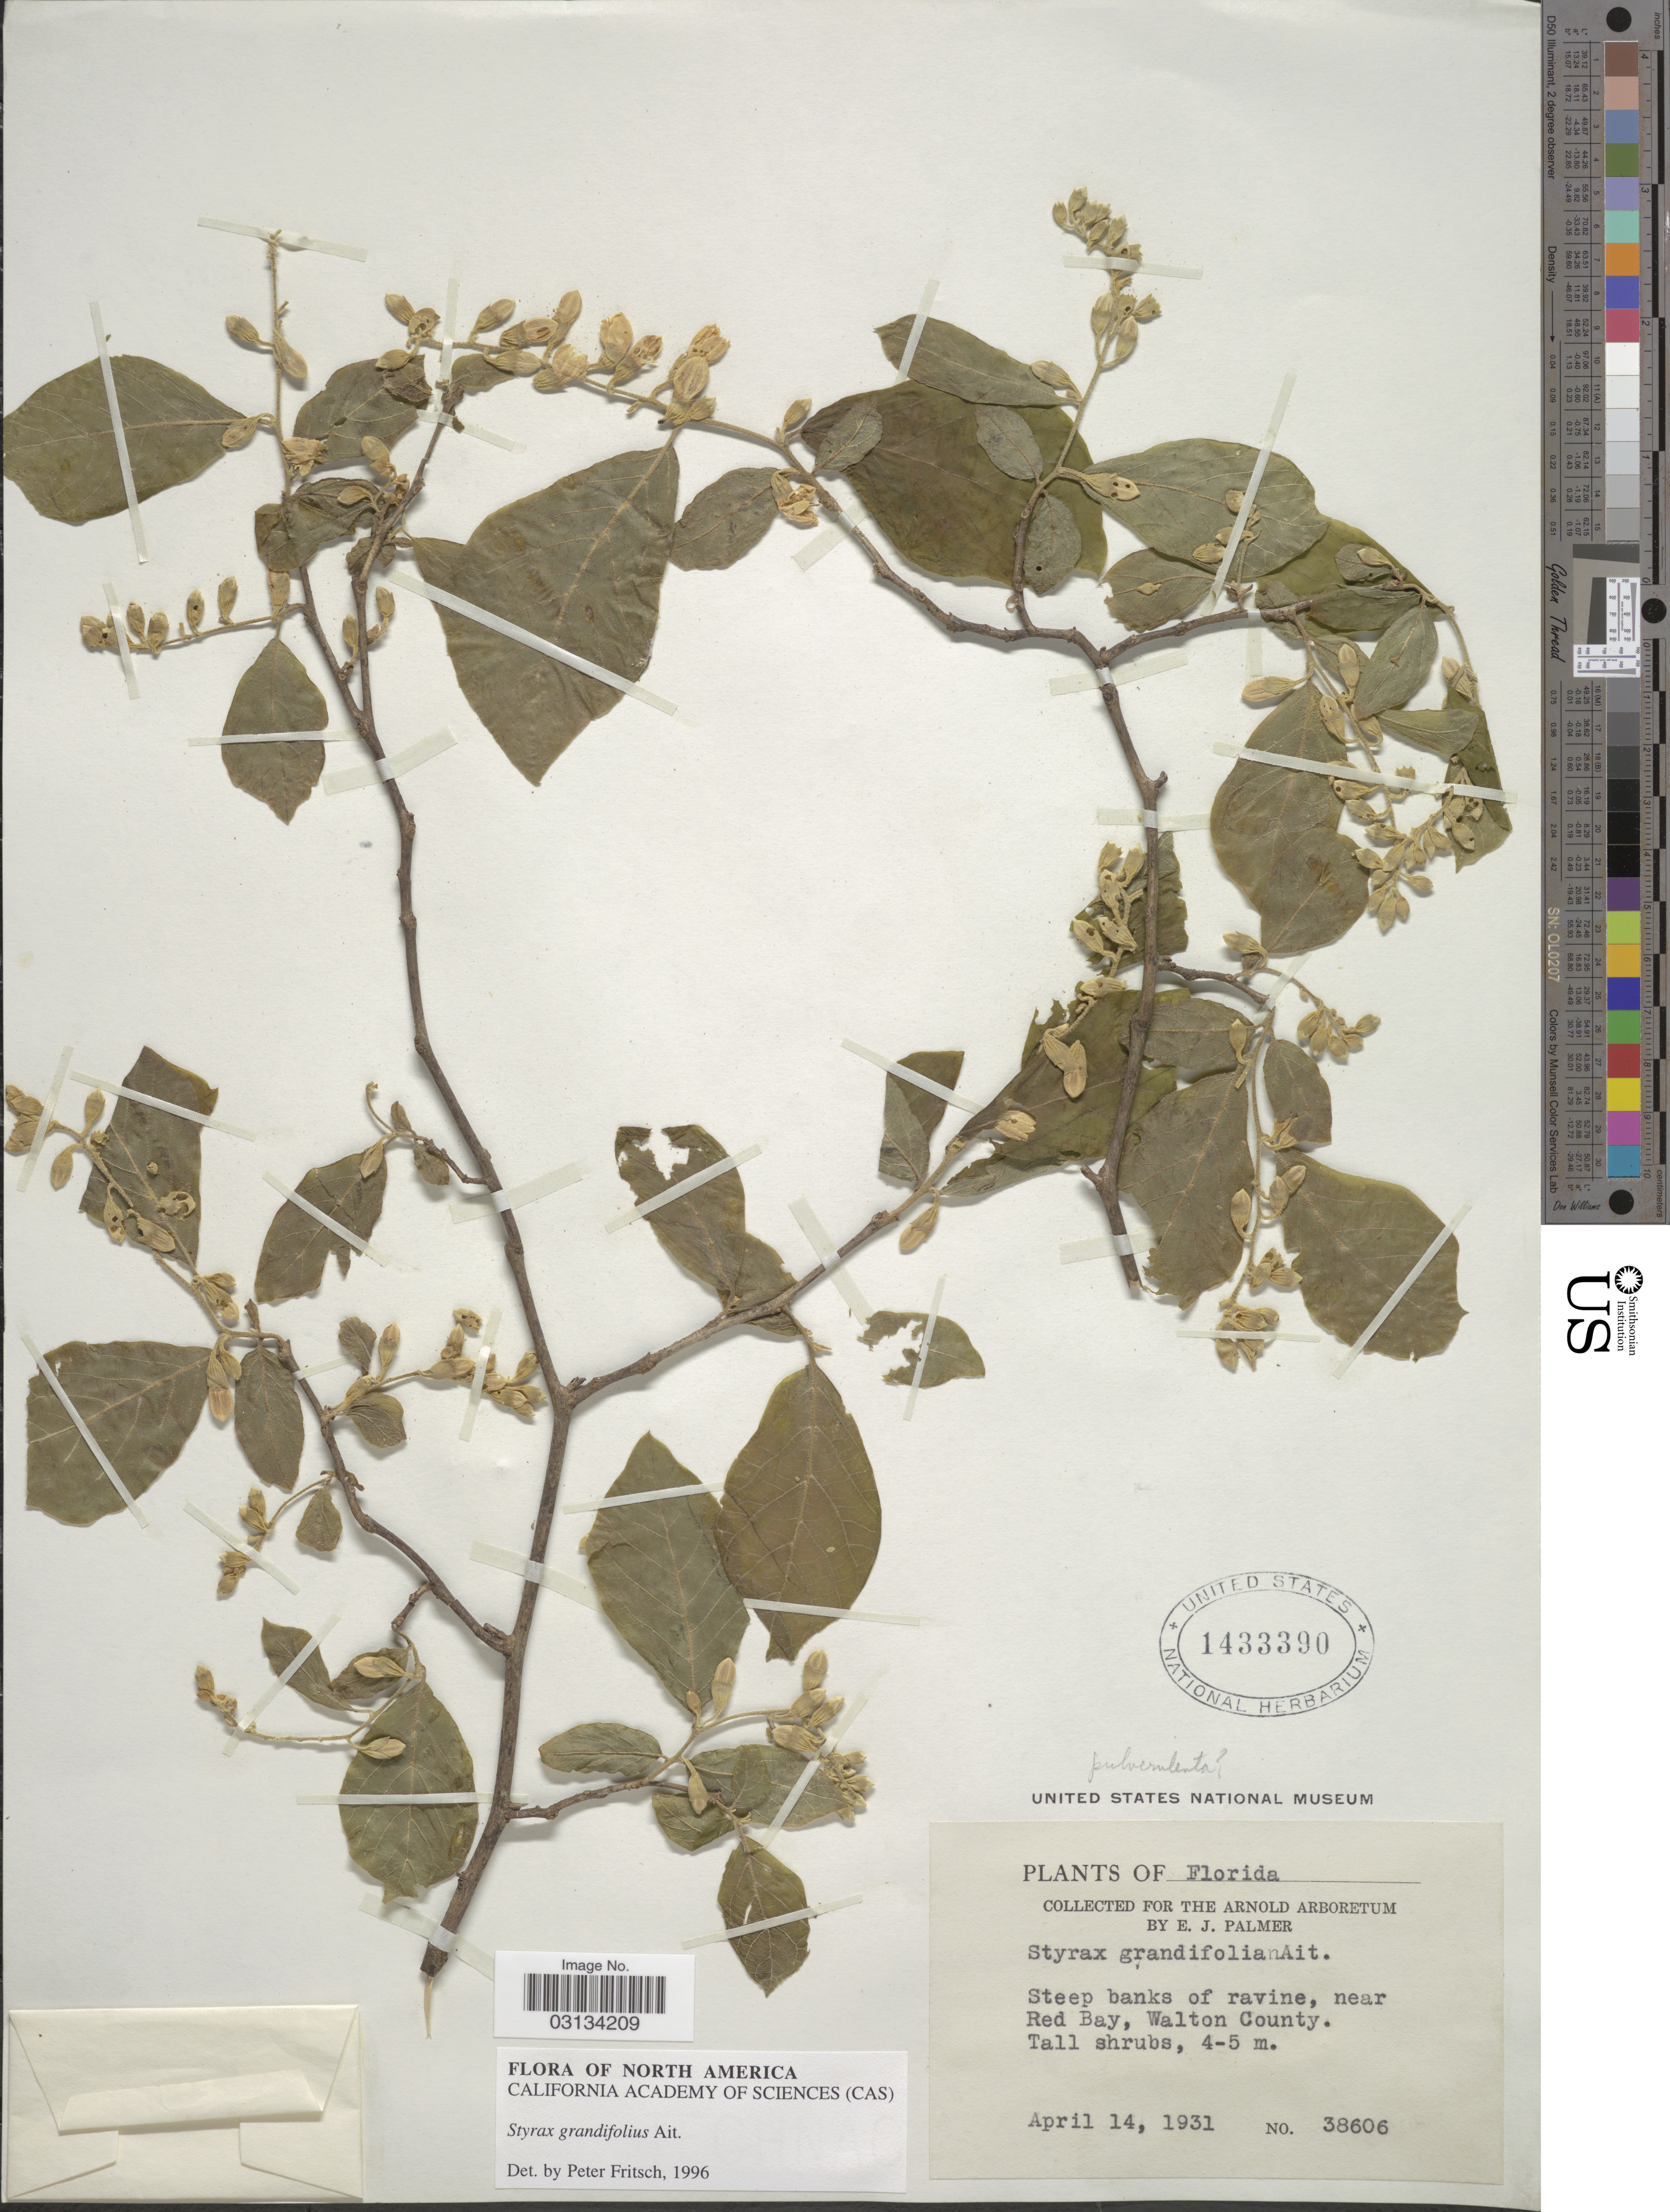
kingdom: Plantae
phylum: Tracheophyta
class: Magnoliopsida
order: Ericales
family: Styracaceae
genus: Styrax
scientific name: Styrax grandifolius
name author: Aiton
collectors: E. J. Palmer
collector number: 38606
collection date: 1931-04-14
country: United States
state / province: Florida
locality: Steep banks of ravine, near Red Bay, Walton County.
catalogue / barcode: US 1433390